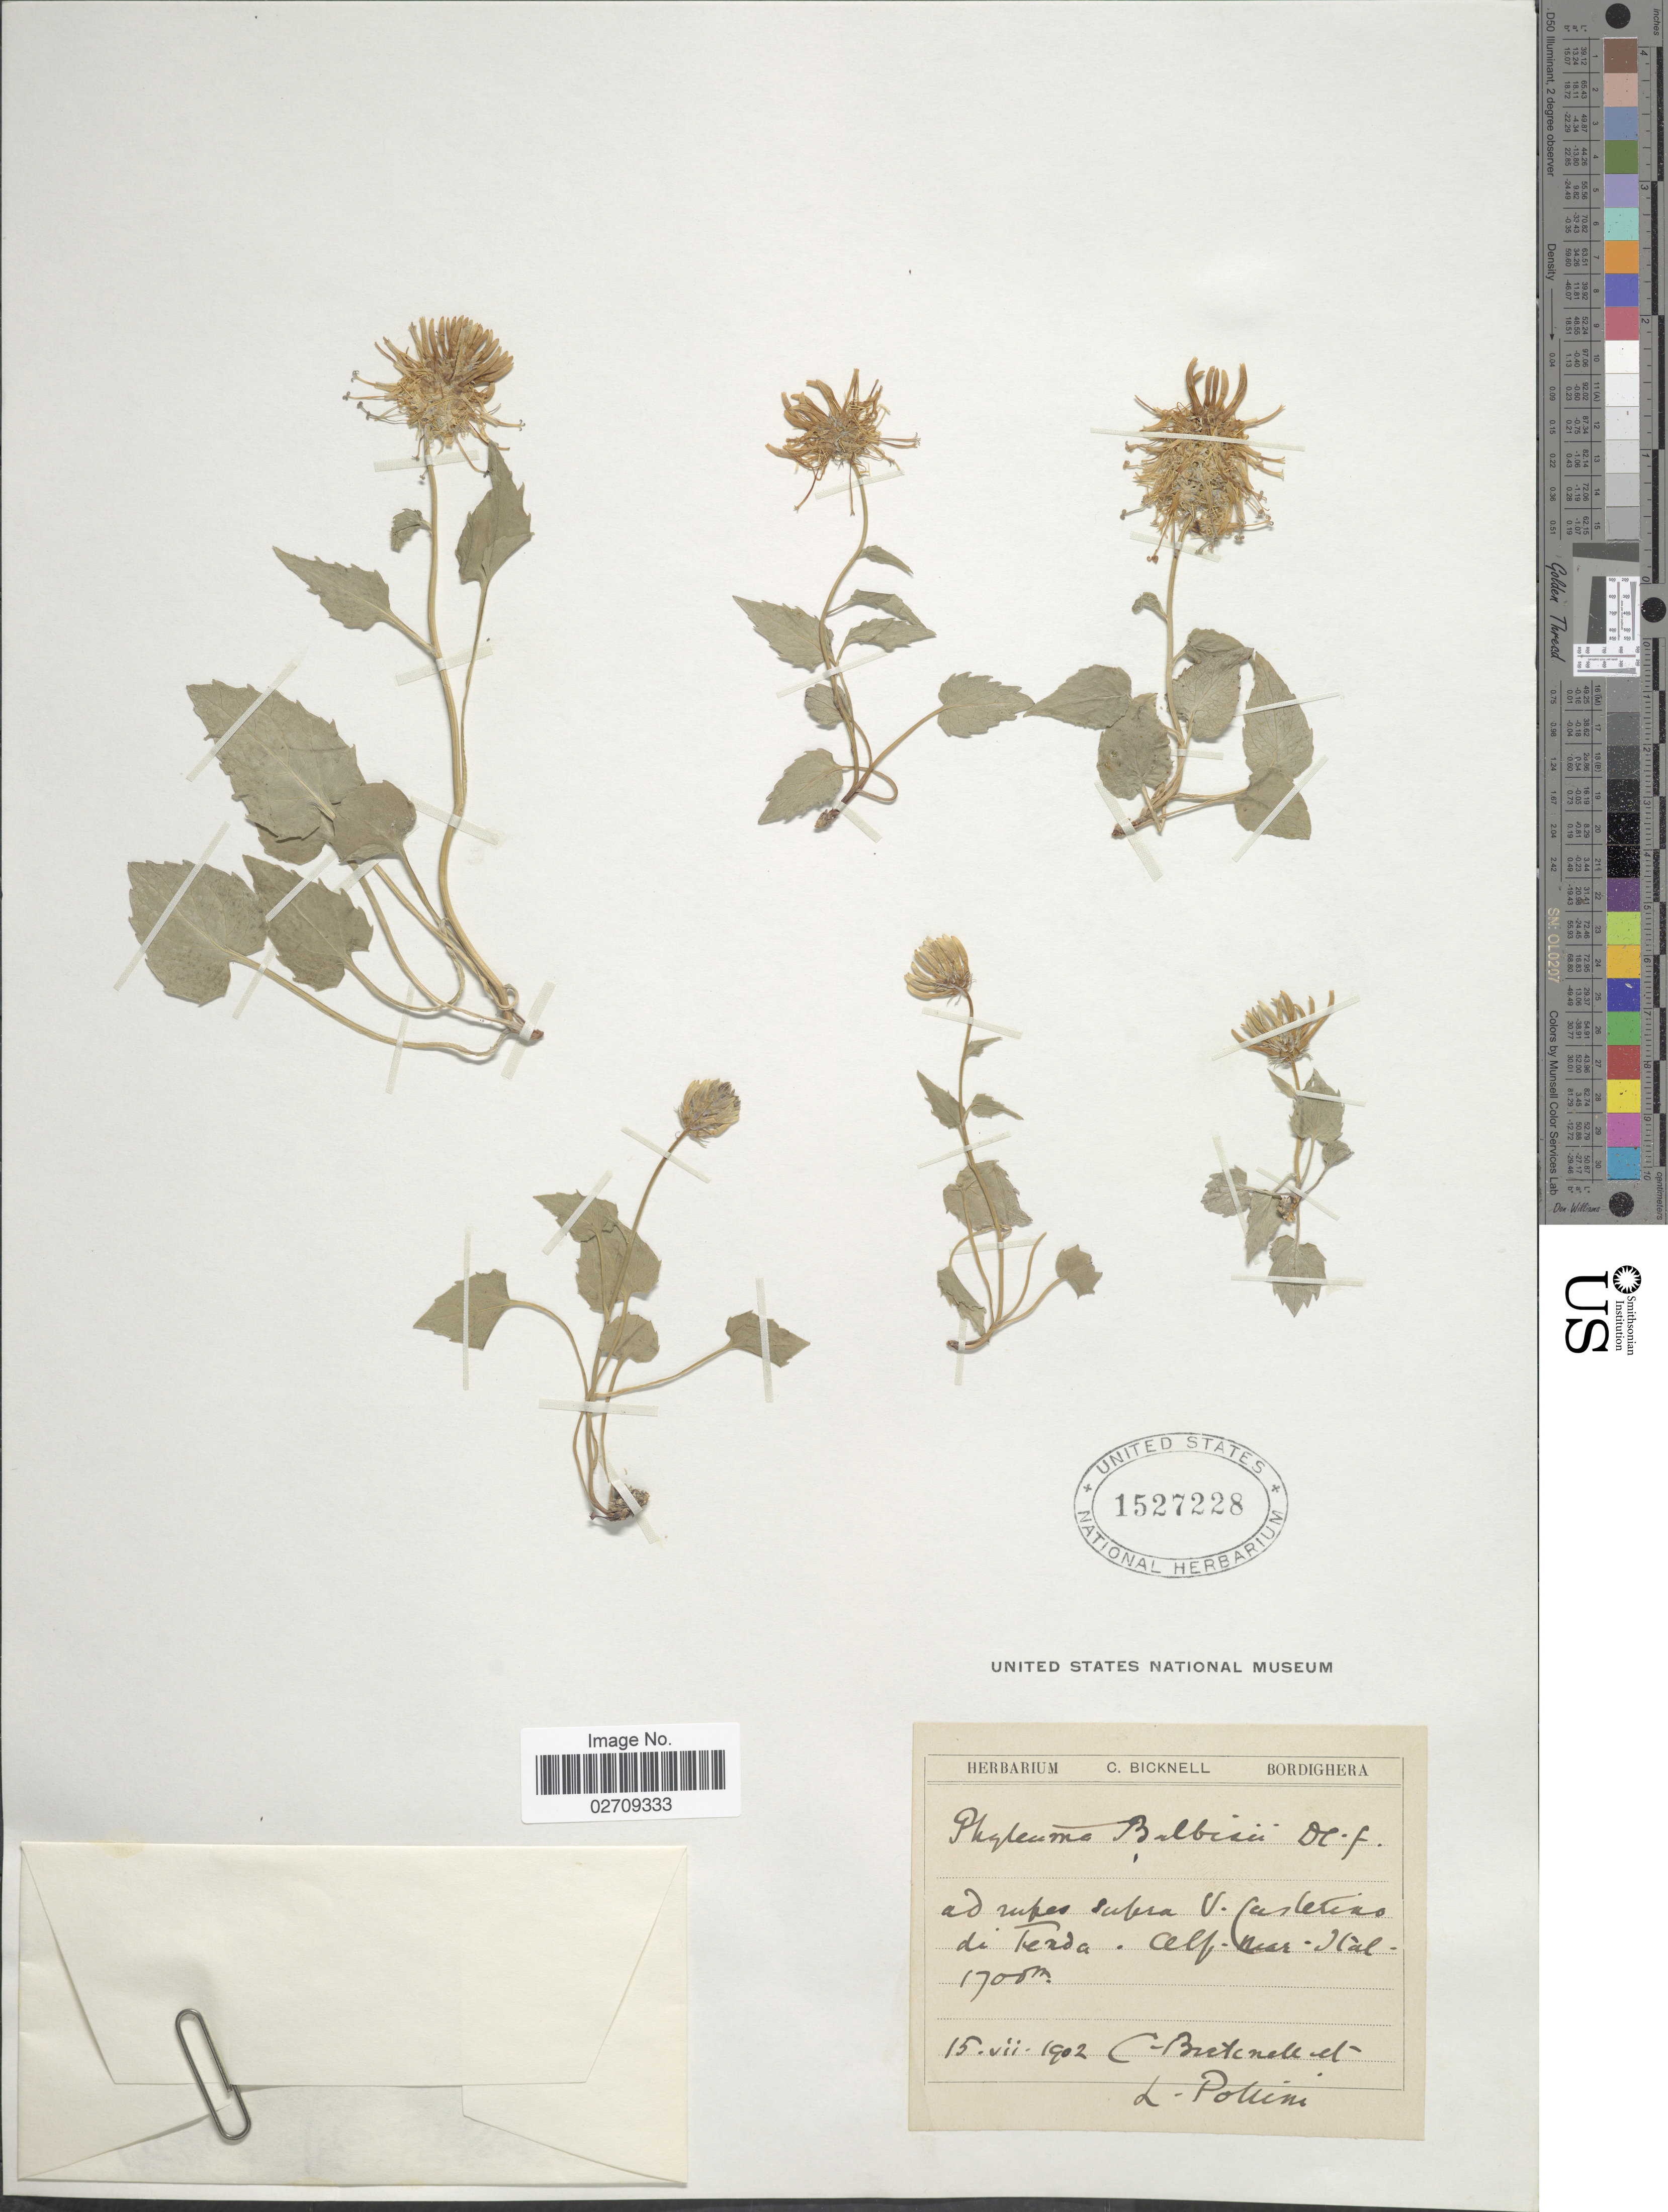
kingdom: Plantae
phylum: Tracheophyta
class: Magnoliopsida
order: Asterales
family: Campanulaceae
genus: Phyteuma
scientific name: Phyteuma balbisii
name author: A. DC.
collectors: C. Bicknell & L. Pollini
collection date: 1902-07-15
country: Italy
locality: Ad rupes subra V. Pasterinas di Ferda, Alp. near Ital [interpreted]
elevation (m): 1700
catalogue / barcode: US 1527228